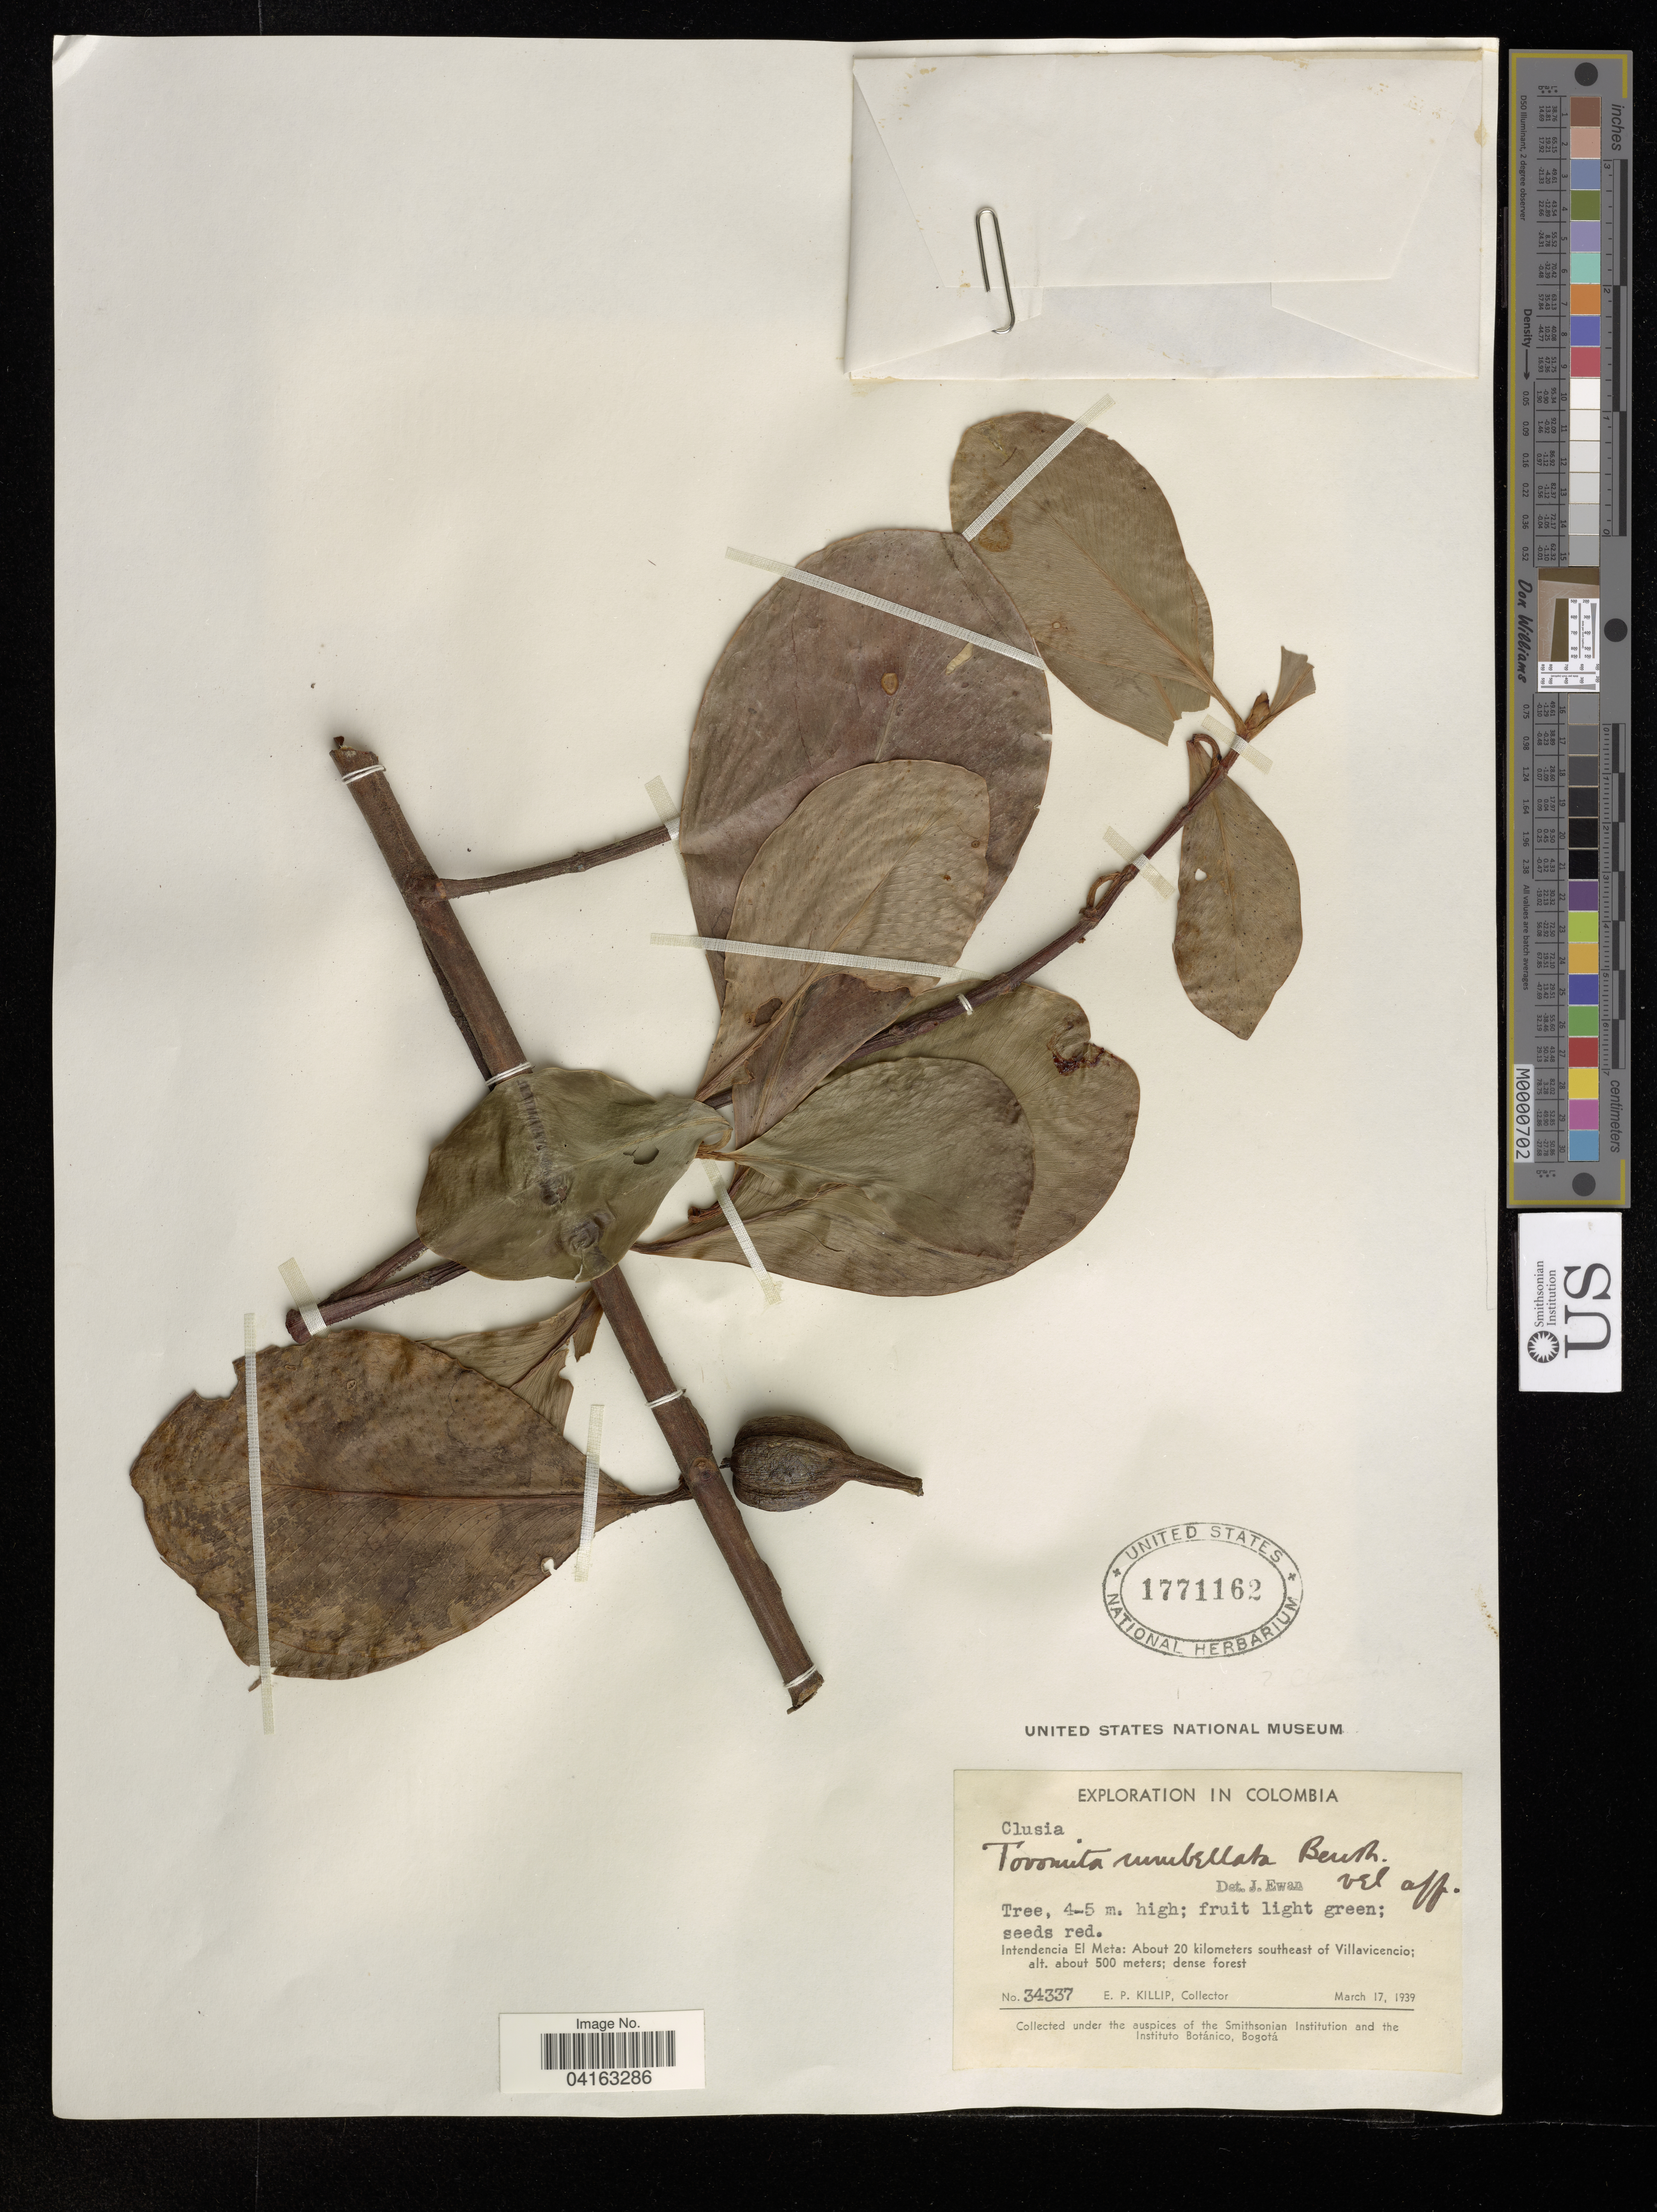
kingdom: Plantae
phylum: Tracheophyta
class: Magnoliopsida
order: Malpighiales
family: Clusiaceae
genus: Tovomita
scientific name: Tovomita umbellata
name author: Benth.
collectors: E. P. Killip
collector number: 34337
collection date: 1939-03-17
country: Colombia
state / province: Meta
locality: Intendencia El Meta: About 20 kilometers southeast of Villavicencio.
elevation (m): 500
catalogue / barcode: US 1771162